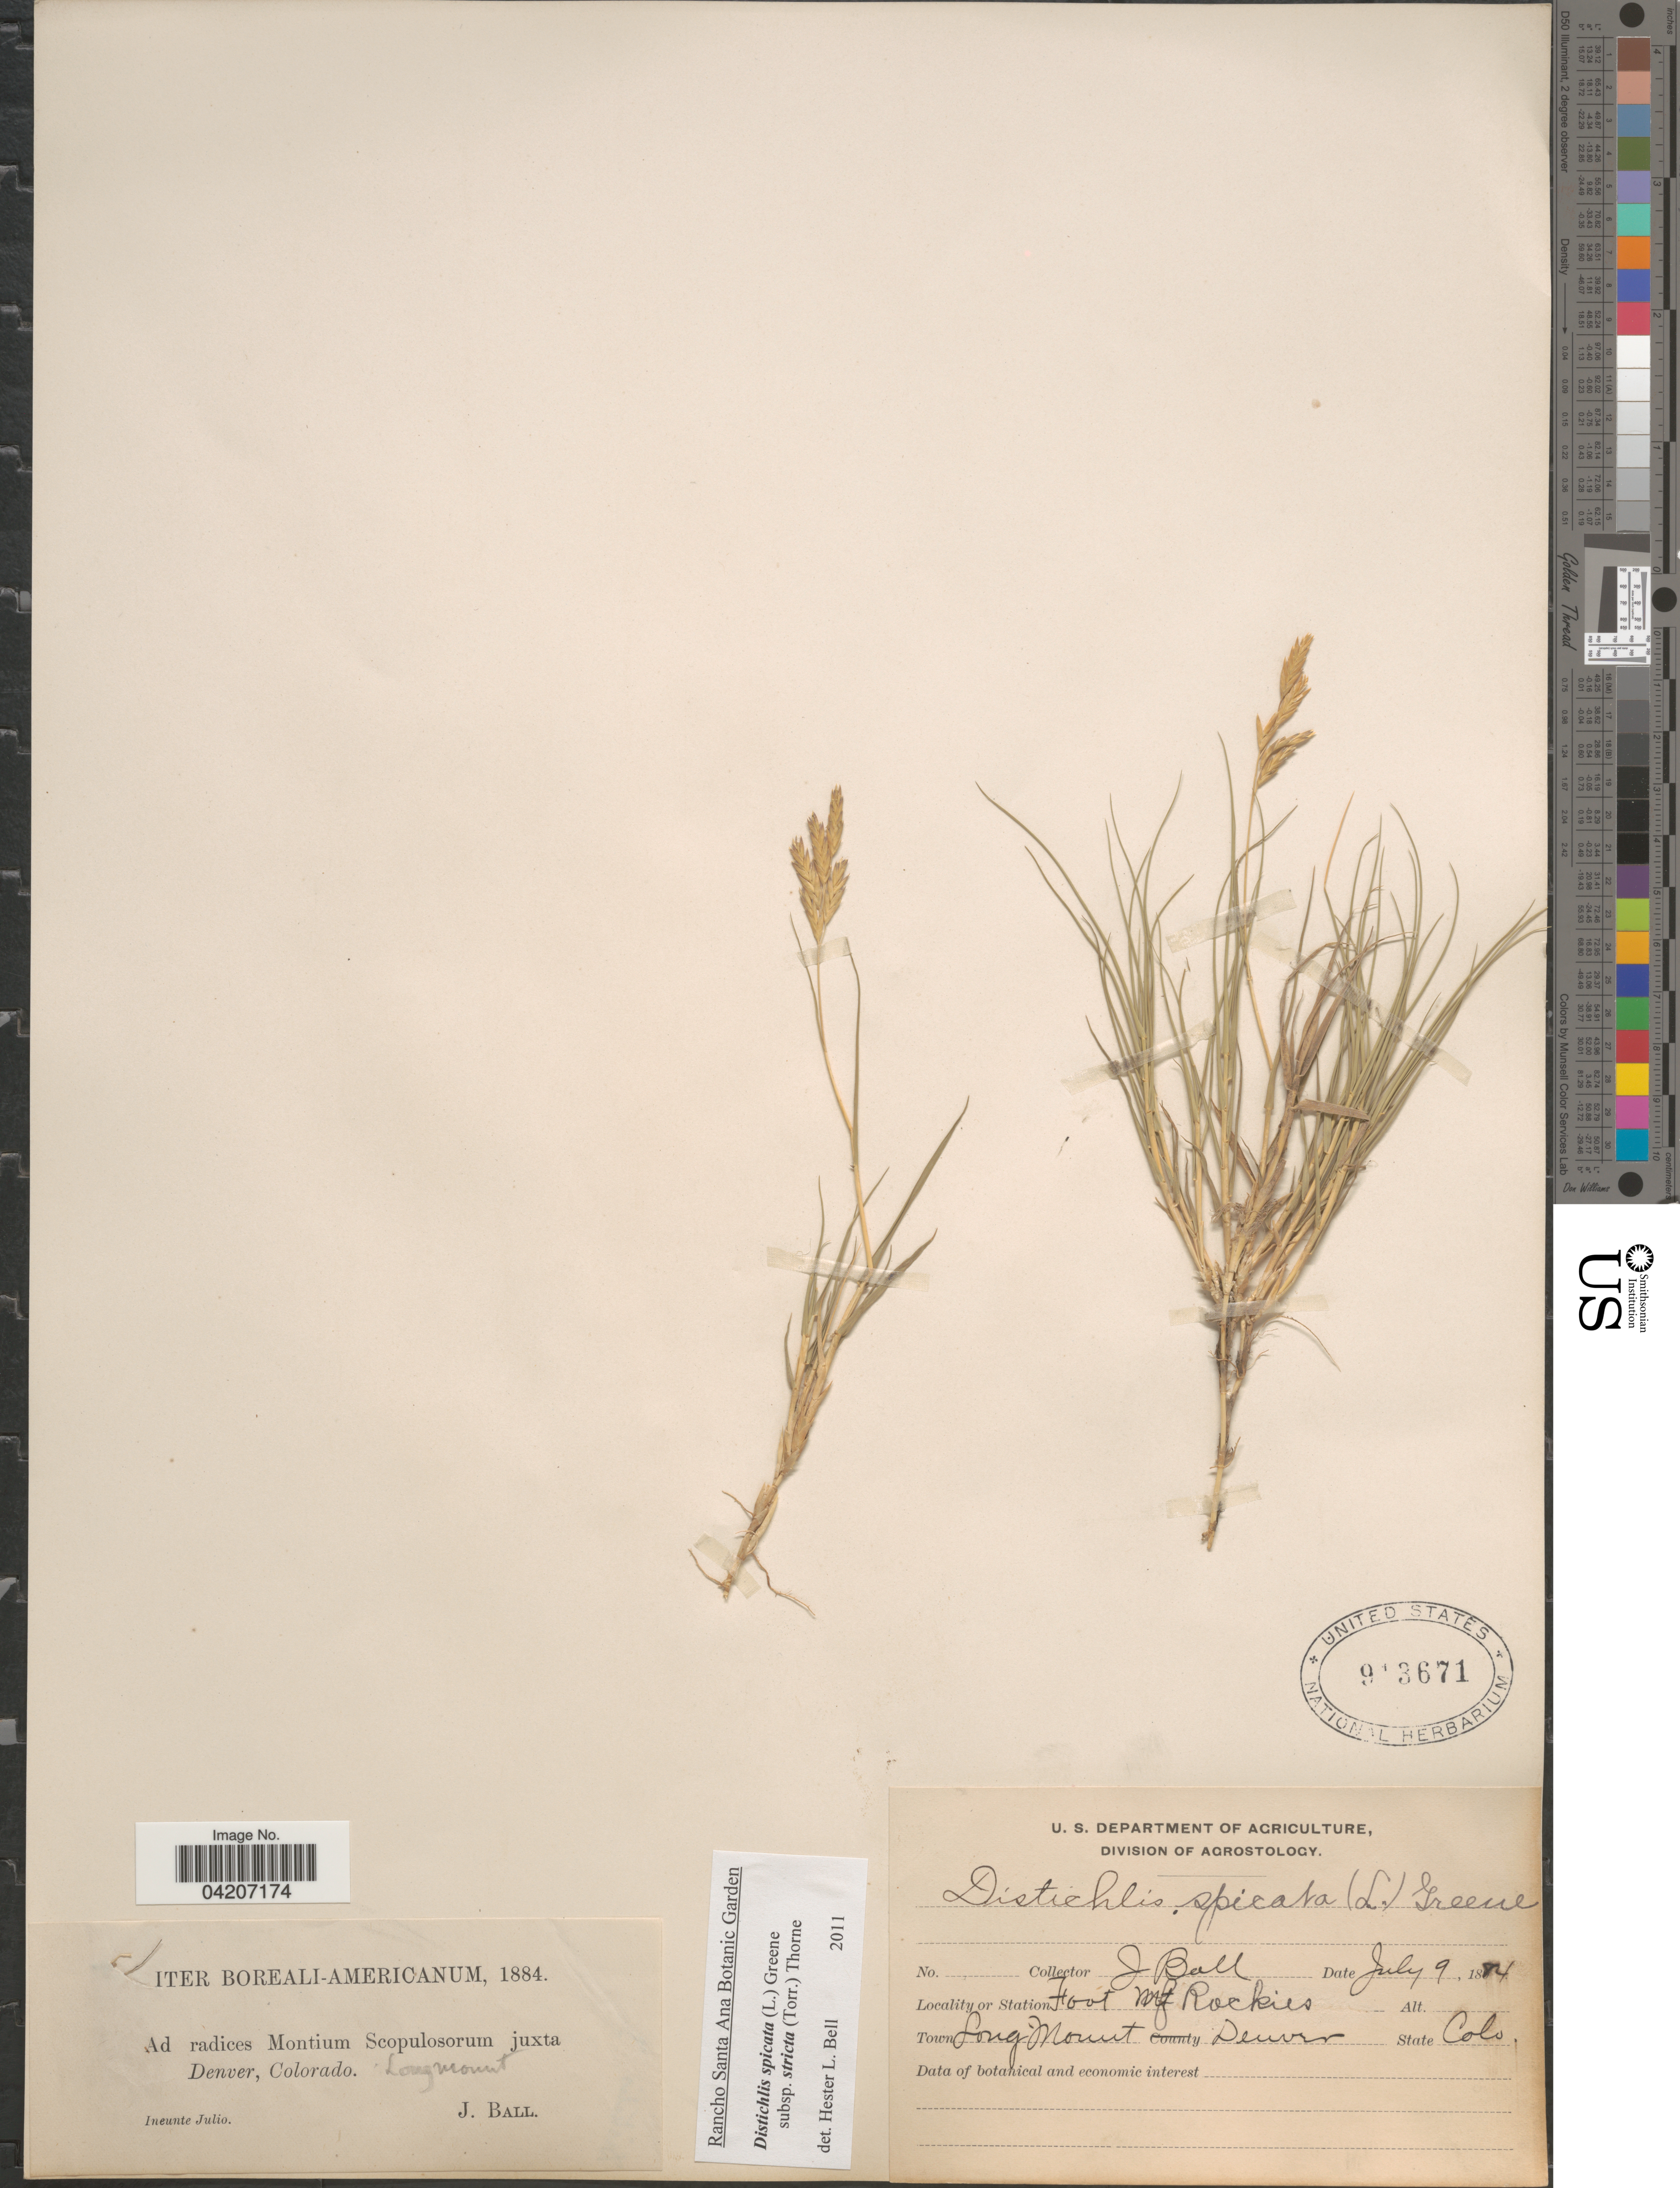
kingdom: Plantae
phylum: Tracheophyta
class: Liliopsida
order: Poales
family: Poaceae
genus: Distichlis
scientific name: Distichlis spicata subsp. stricta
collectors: J. Ball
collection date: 1884-07-09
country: United States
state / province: Colorado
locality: Iter Boreali-Americanum, 1884. Ad radices Montium Scopulosorum juxta Denver, Longmont. Foot Mt Rockies. Town Long Mont.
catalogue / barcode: US 913671